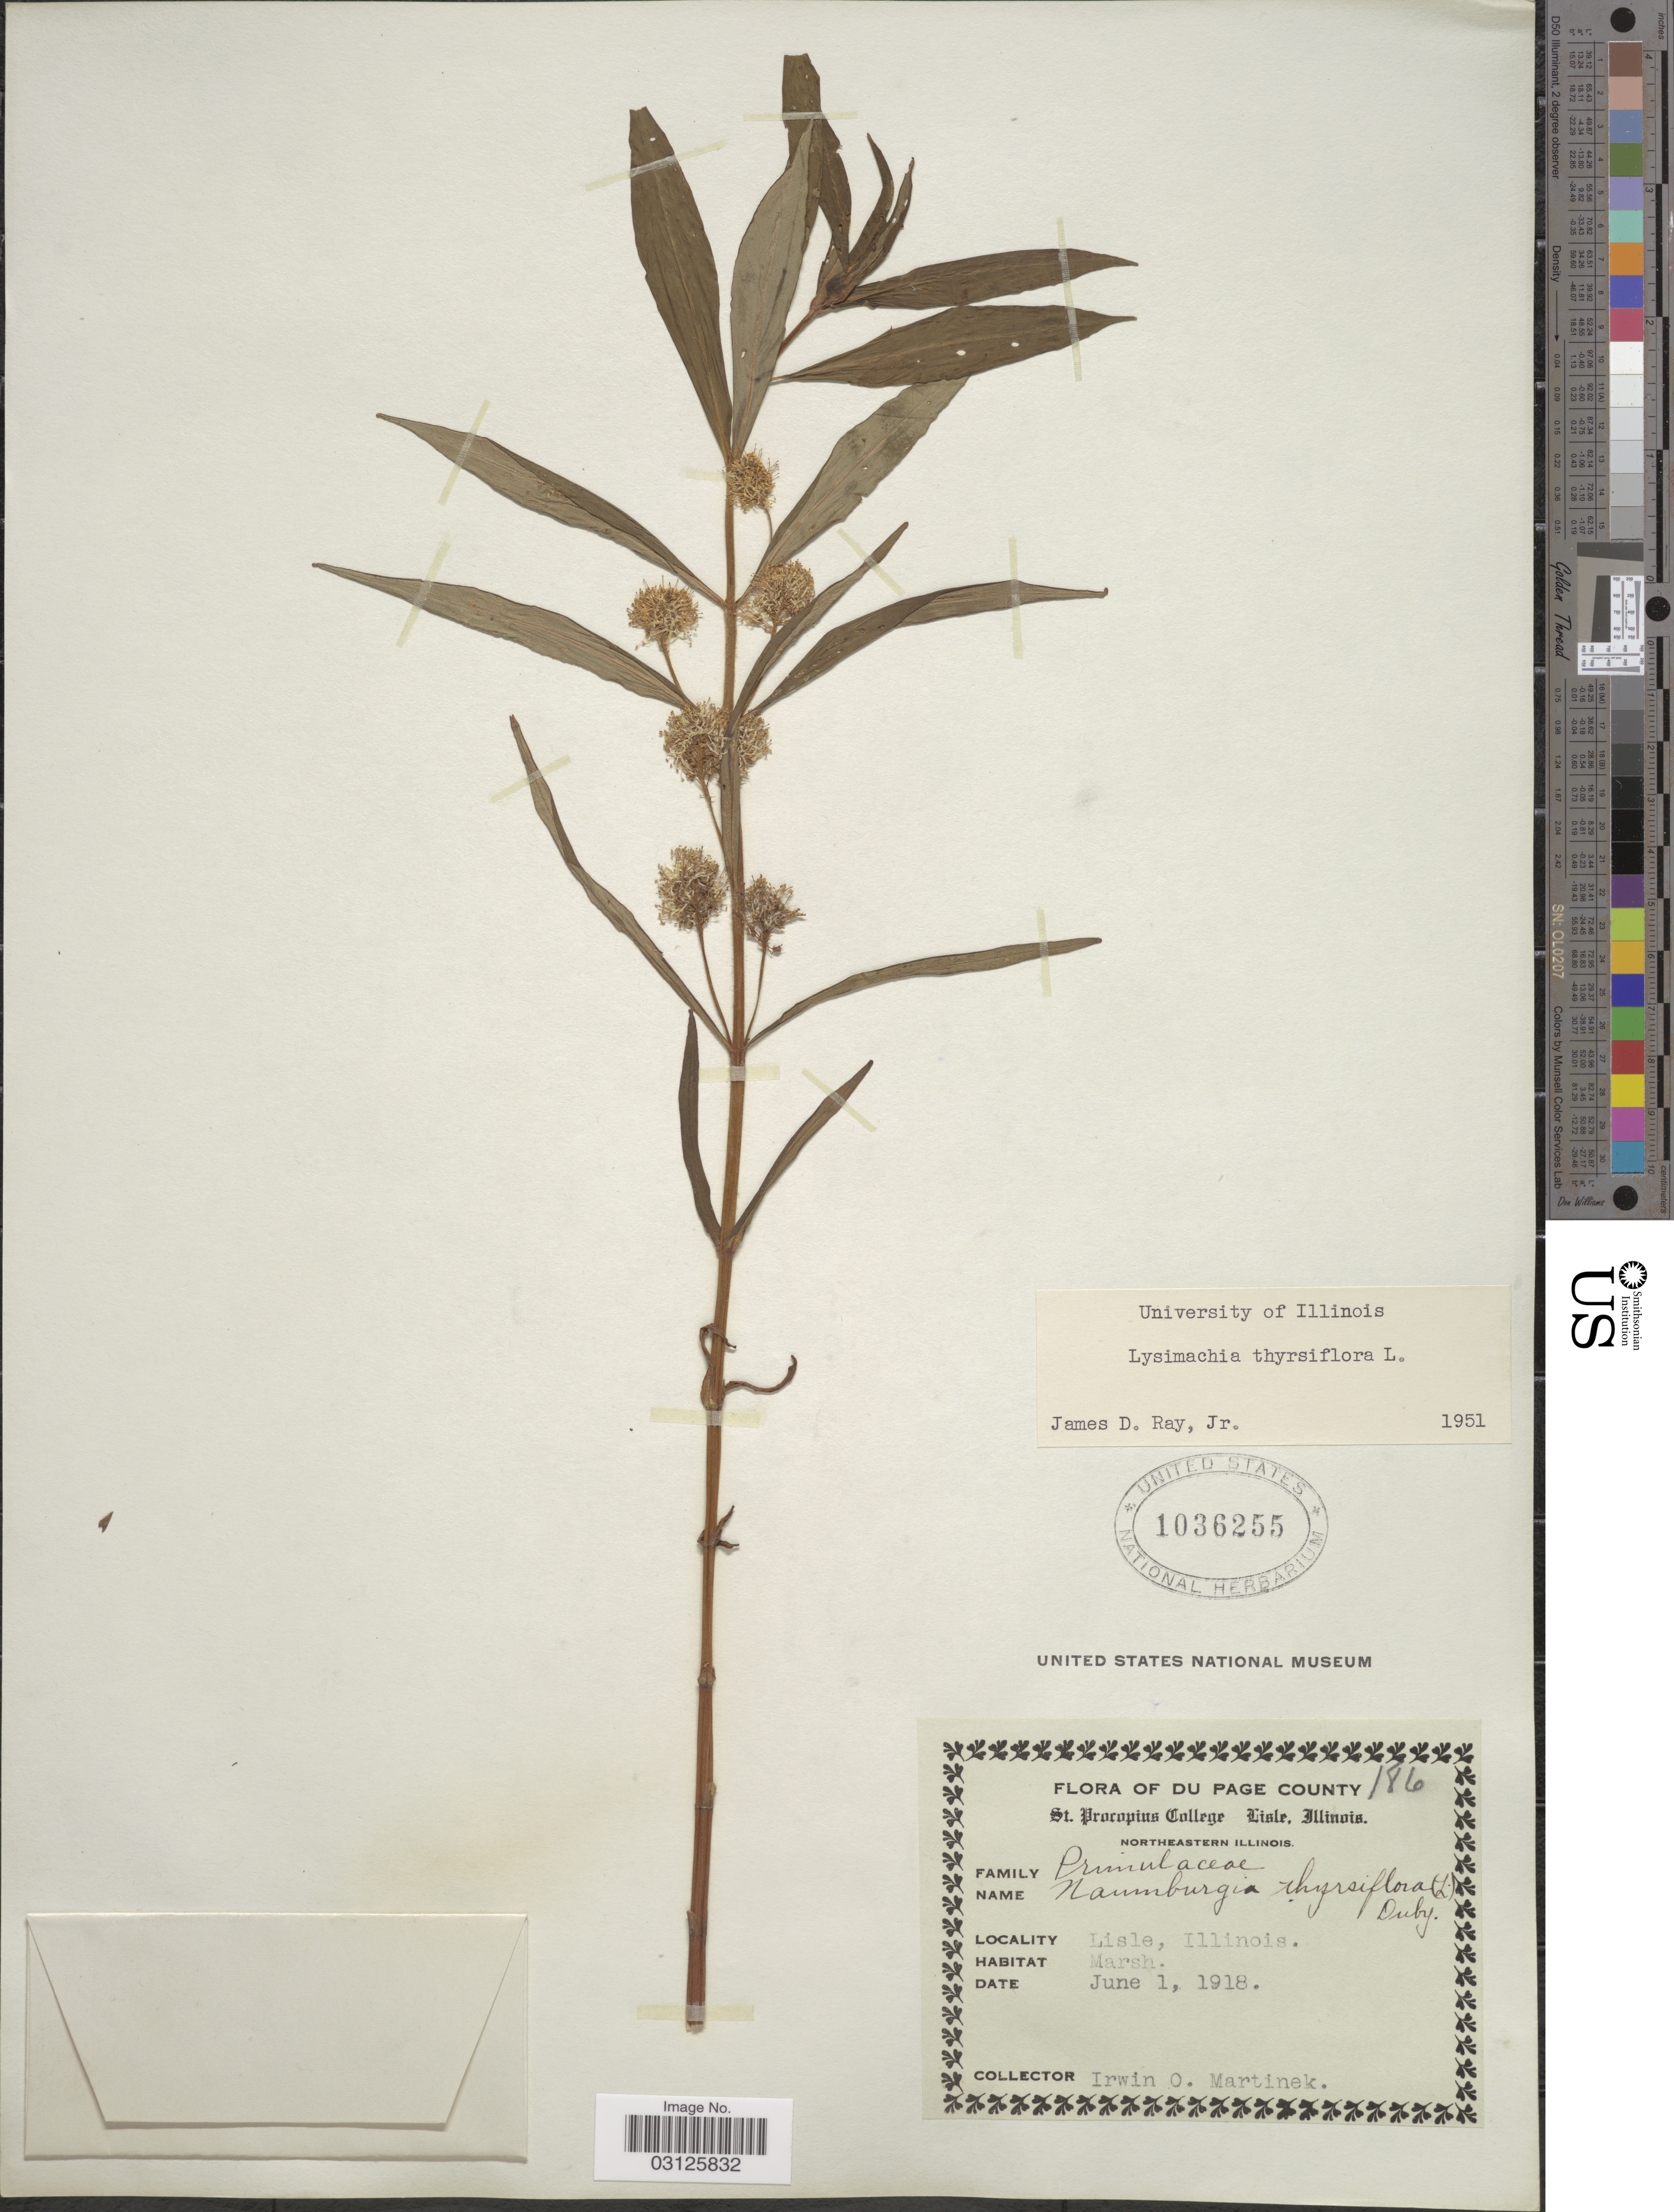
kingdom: Plantae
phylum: Tracheophyta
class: Magnoliopsida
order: Ericales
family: Primulaceae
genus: Lysimachia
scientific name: Lysimachia thyrsiflora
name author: L.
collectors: I. Martinek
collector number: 186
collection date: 1918-06-01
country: United States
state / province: Illinois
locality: Du Page County. Lisle.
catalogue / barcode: US 1036255